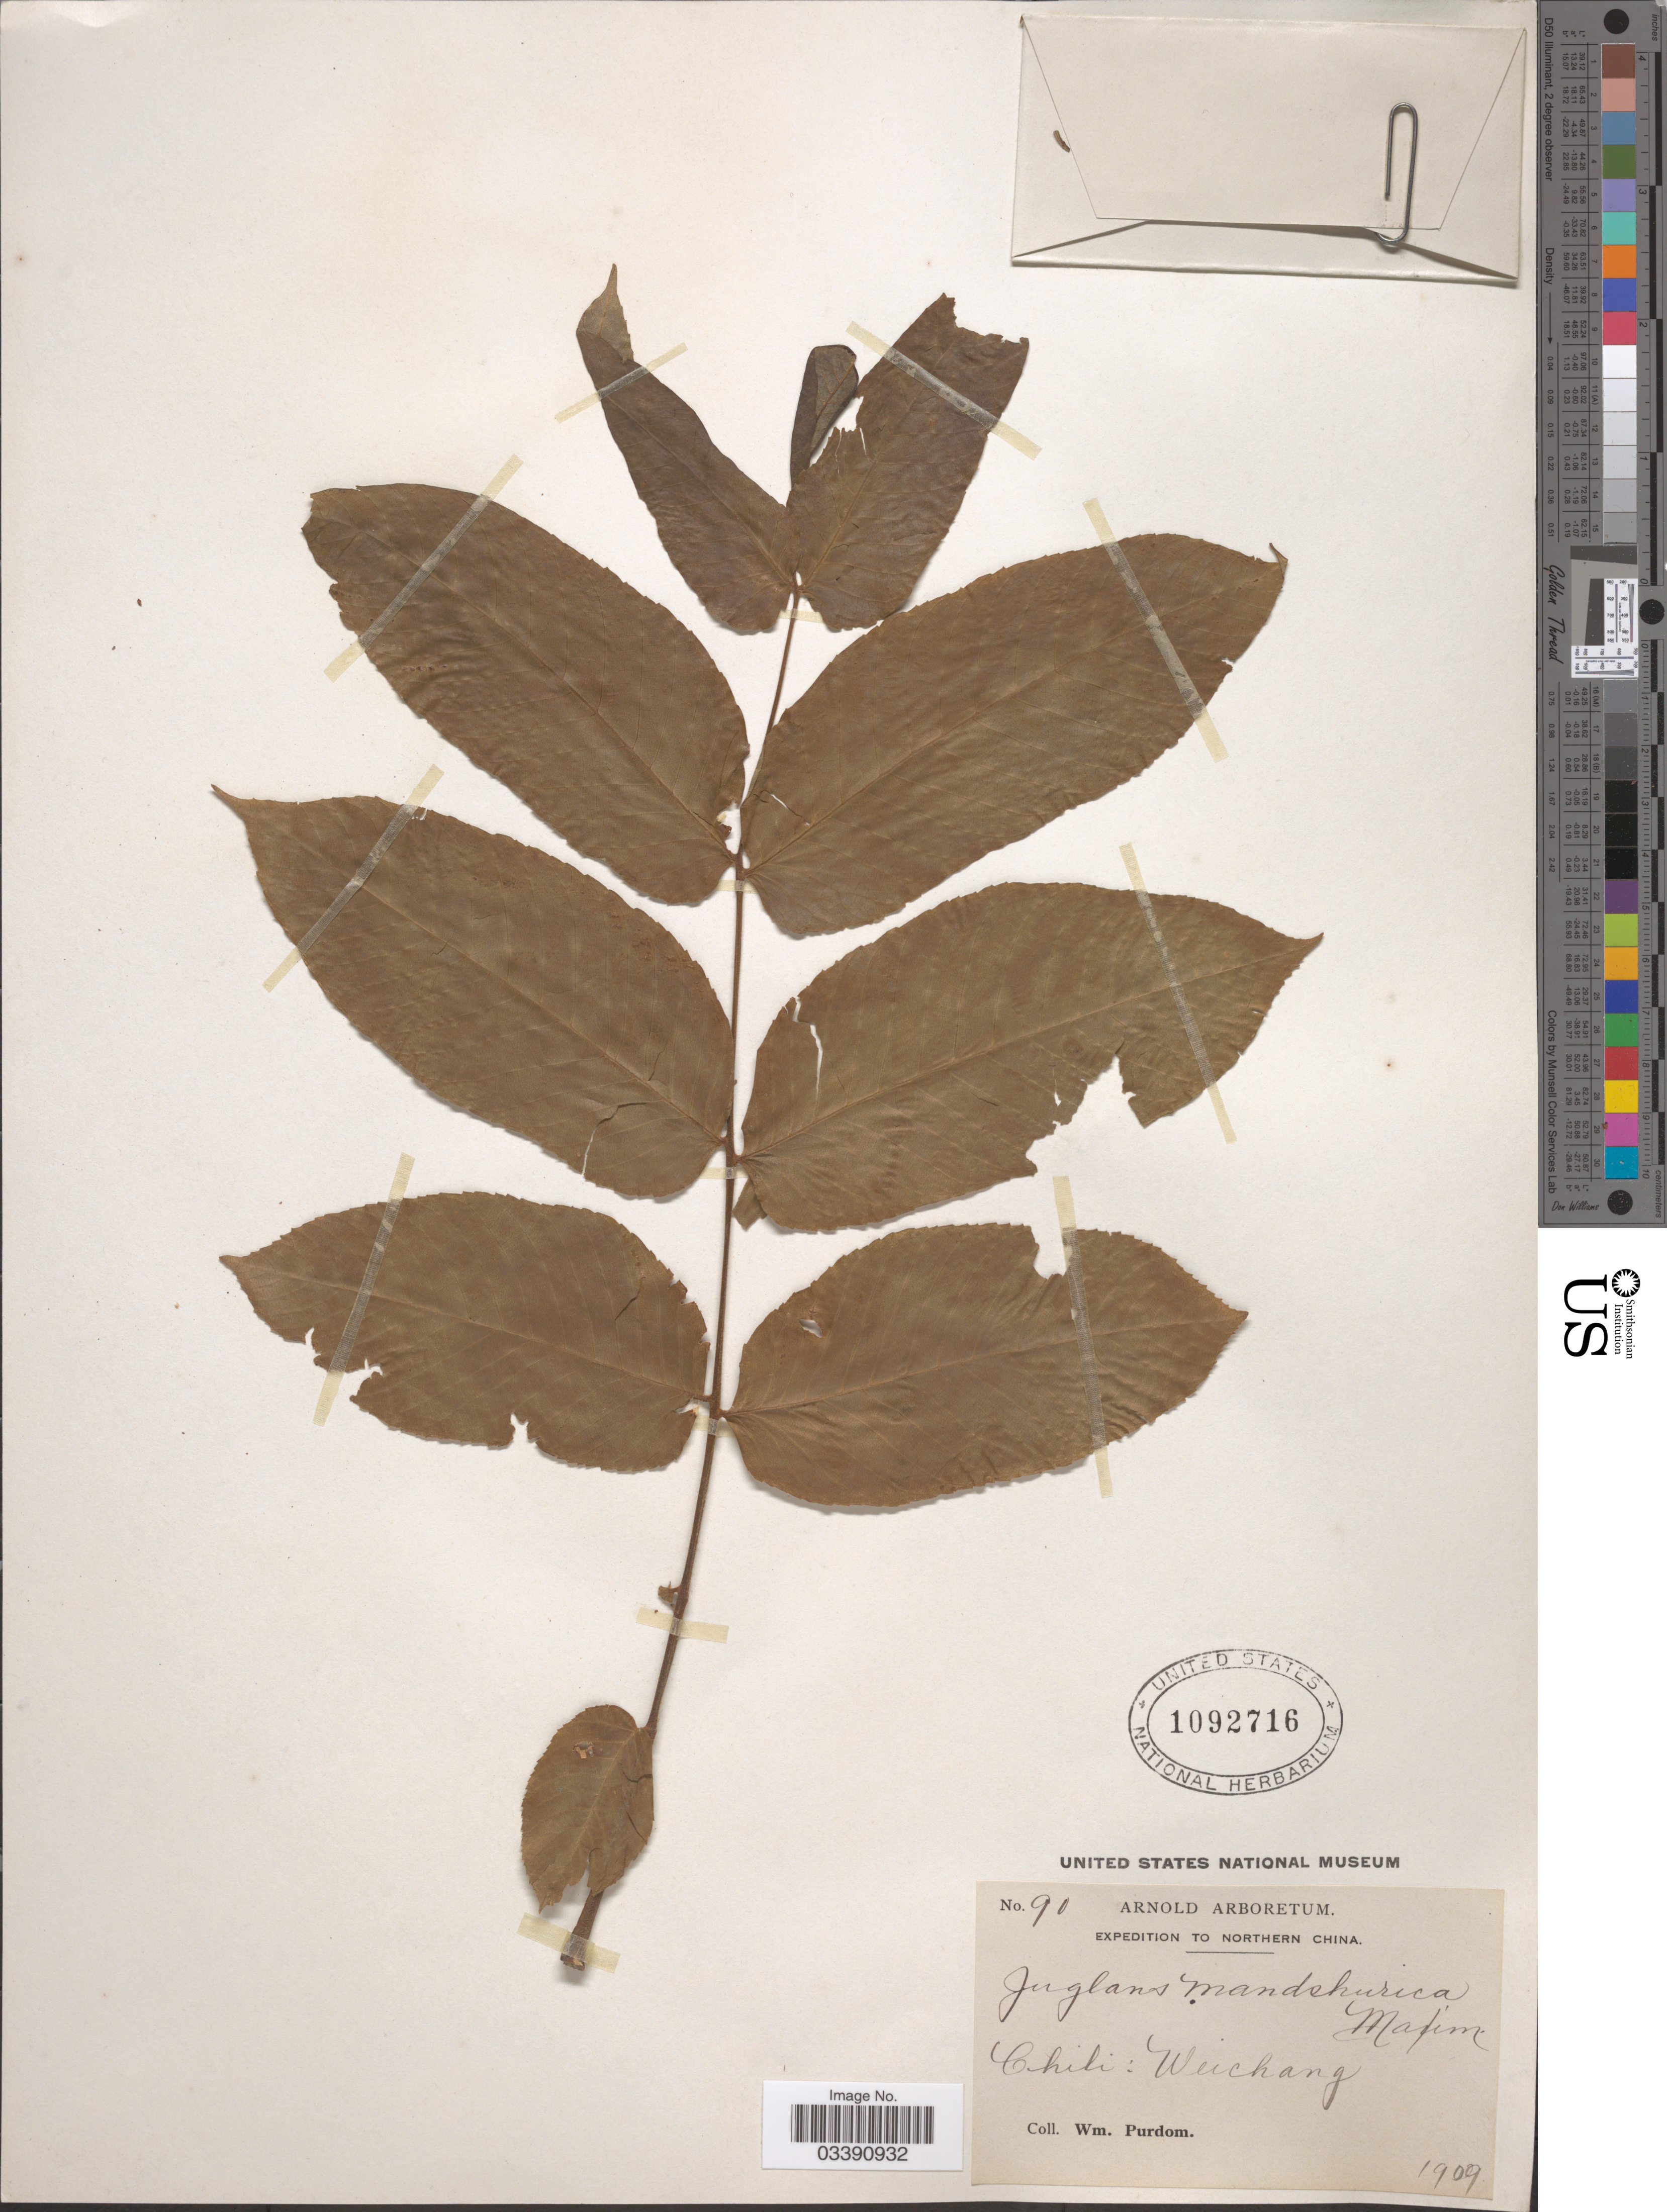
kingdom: Plantae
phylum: Tracheophyta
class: Magnoliopsida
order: Fagales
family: Juglandaceae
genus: Juglans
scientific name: Juglans mandshurica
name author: Maxim.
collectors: W. Purdom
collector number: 91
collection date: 1909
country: China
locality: Northern China. Chili: Weichang.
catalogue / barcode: US 1092716